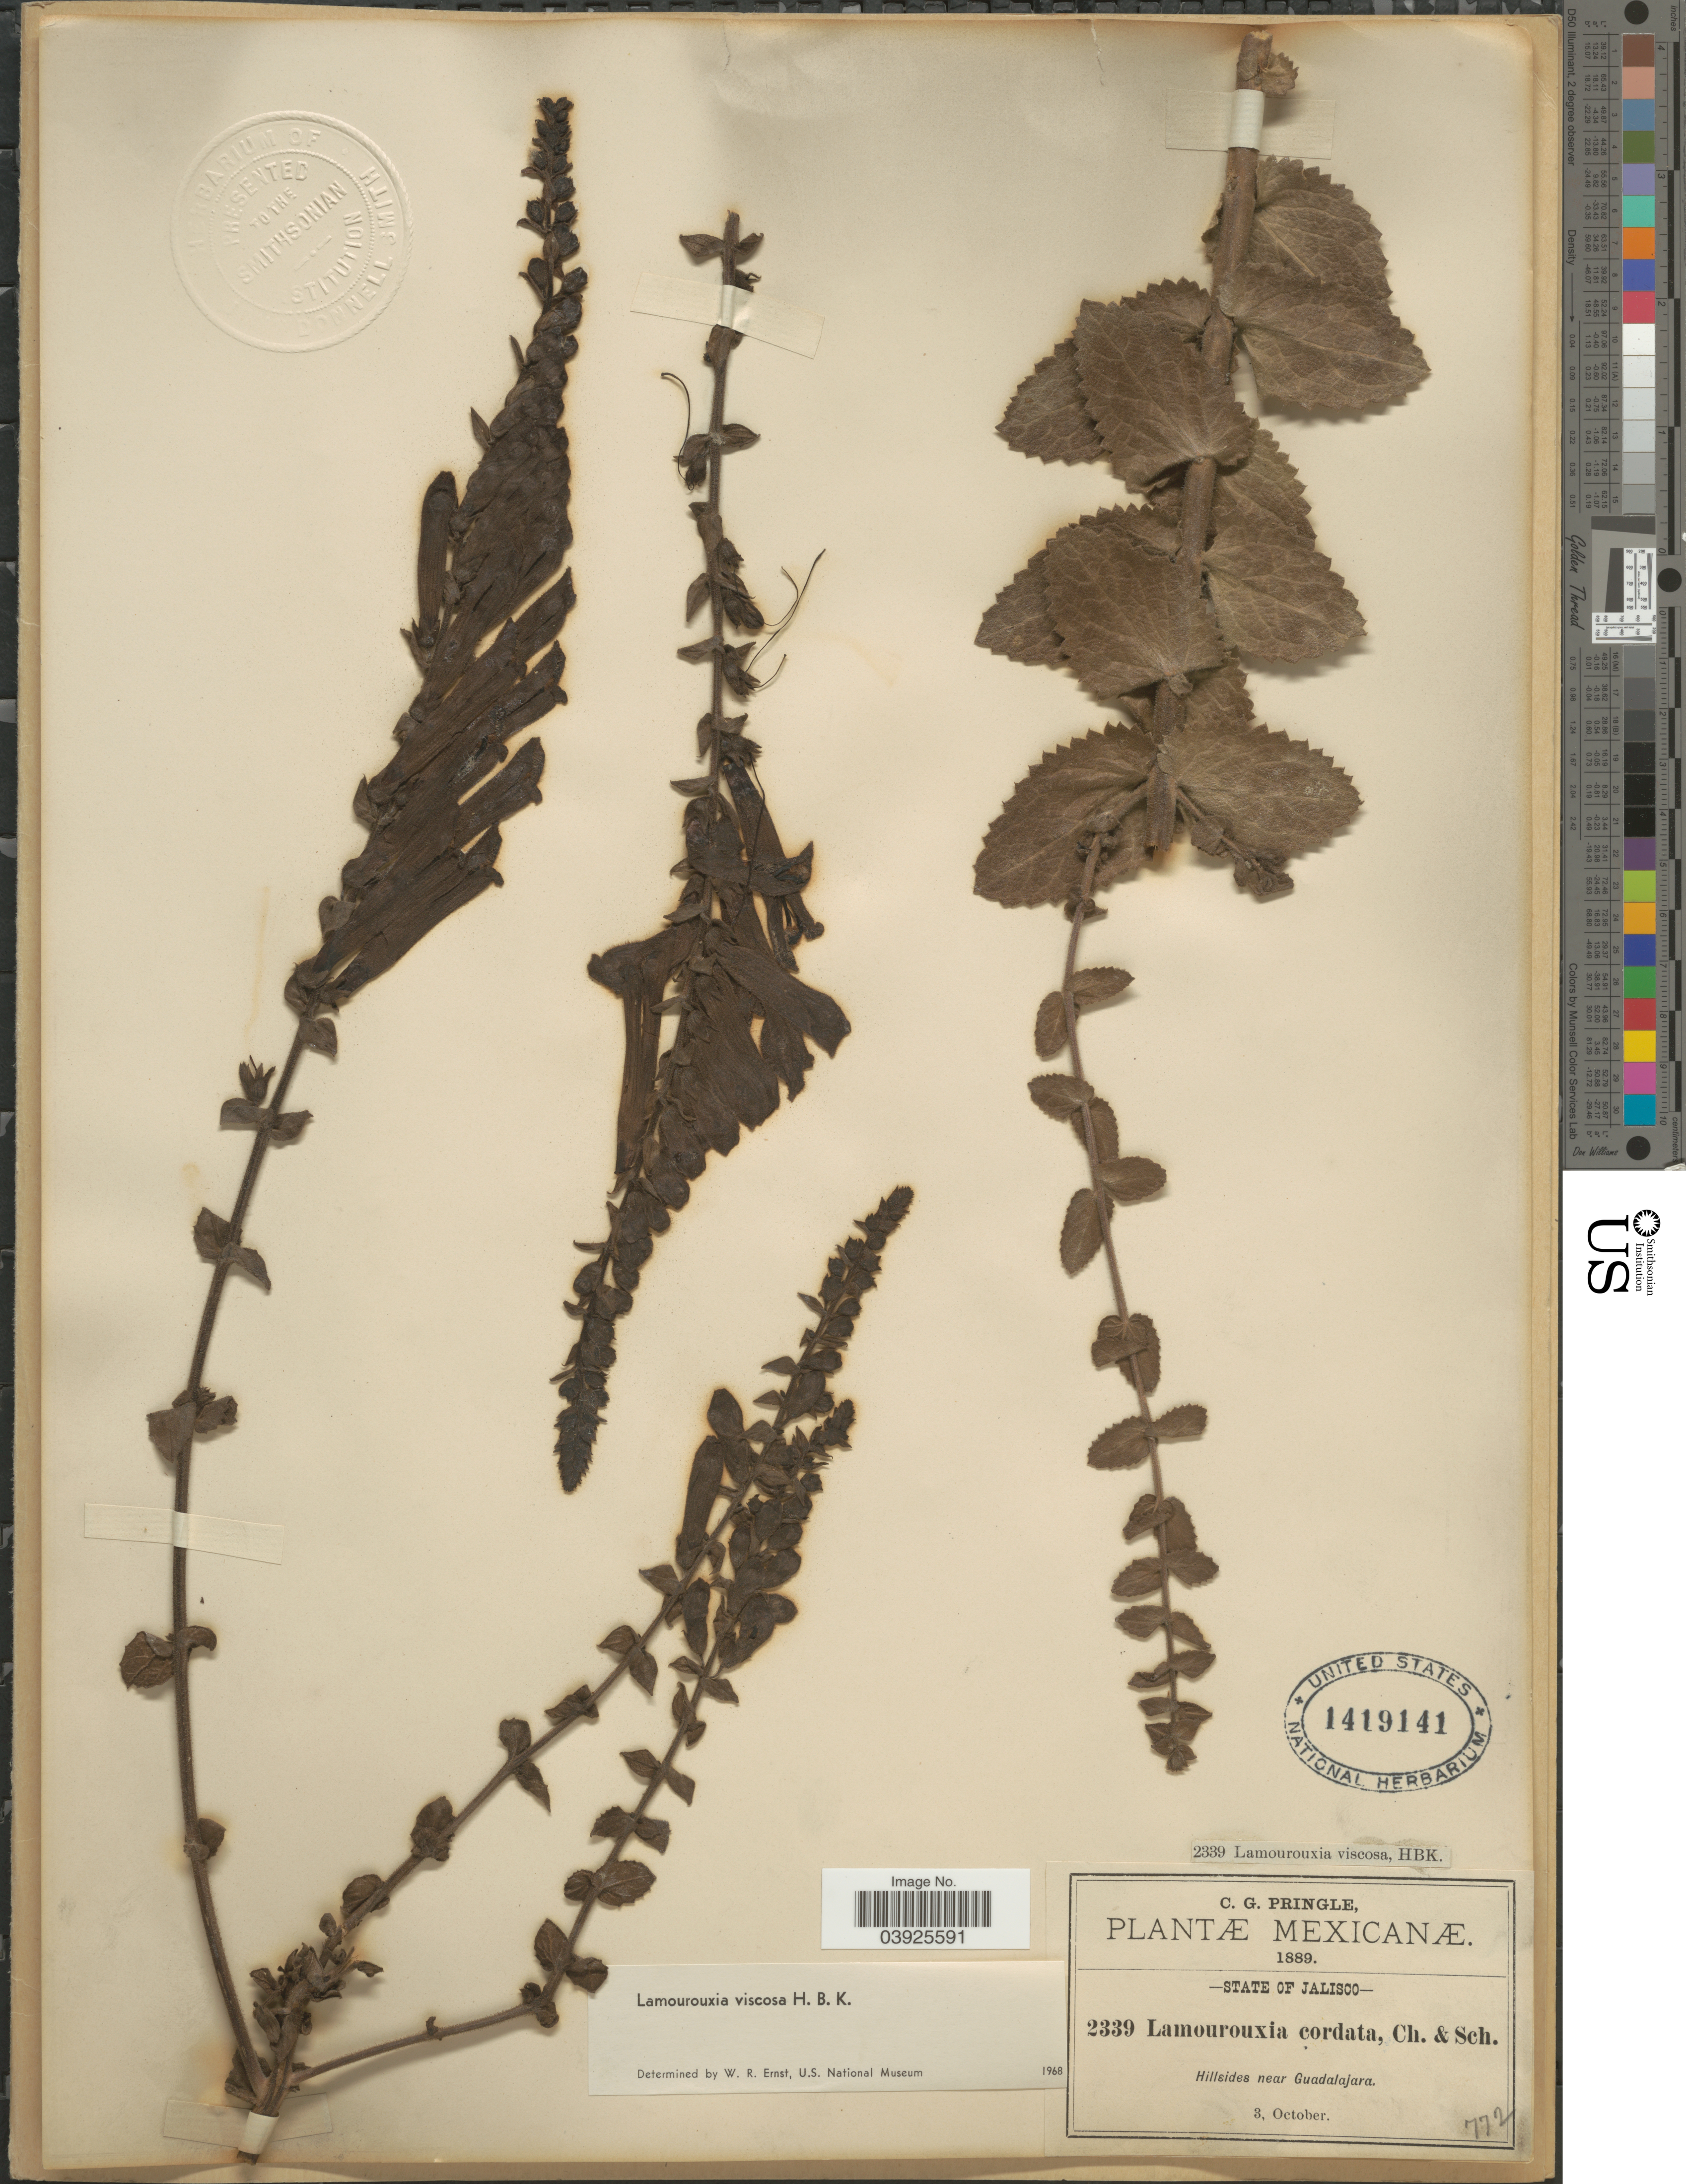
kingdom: Plantae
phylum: Tracheophyta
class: Magnoliopsida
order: Lamiales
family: Orobanchaceae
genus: Lamourouxia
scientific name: Lamourouxia viscosa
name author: Kunth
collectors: C. G. Pringle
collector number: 2339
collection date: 1889-10-03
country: Mexico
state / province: Jalisco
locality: Hillsides near Guadalajara.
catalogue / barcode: US 1419141